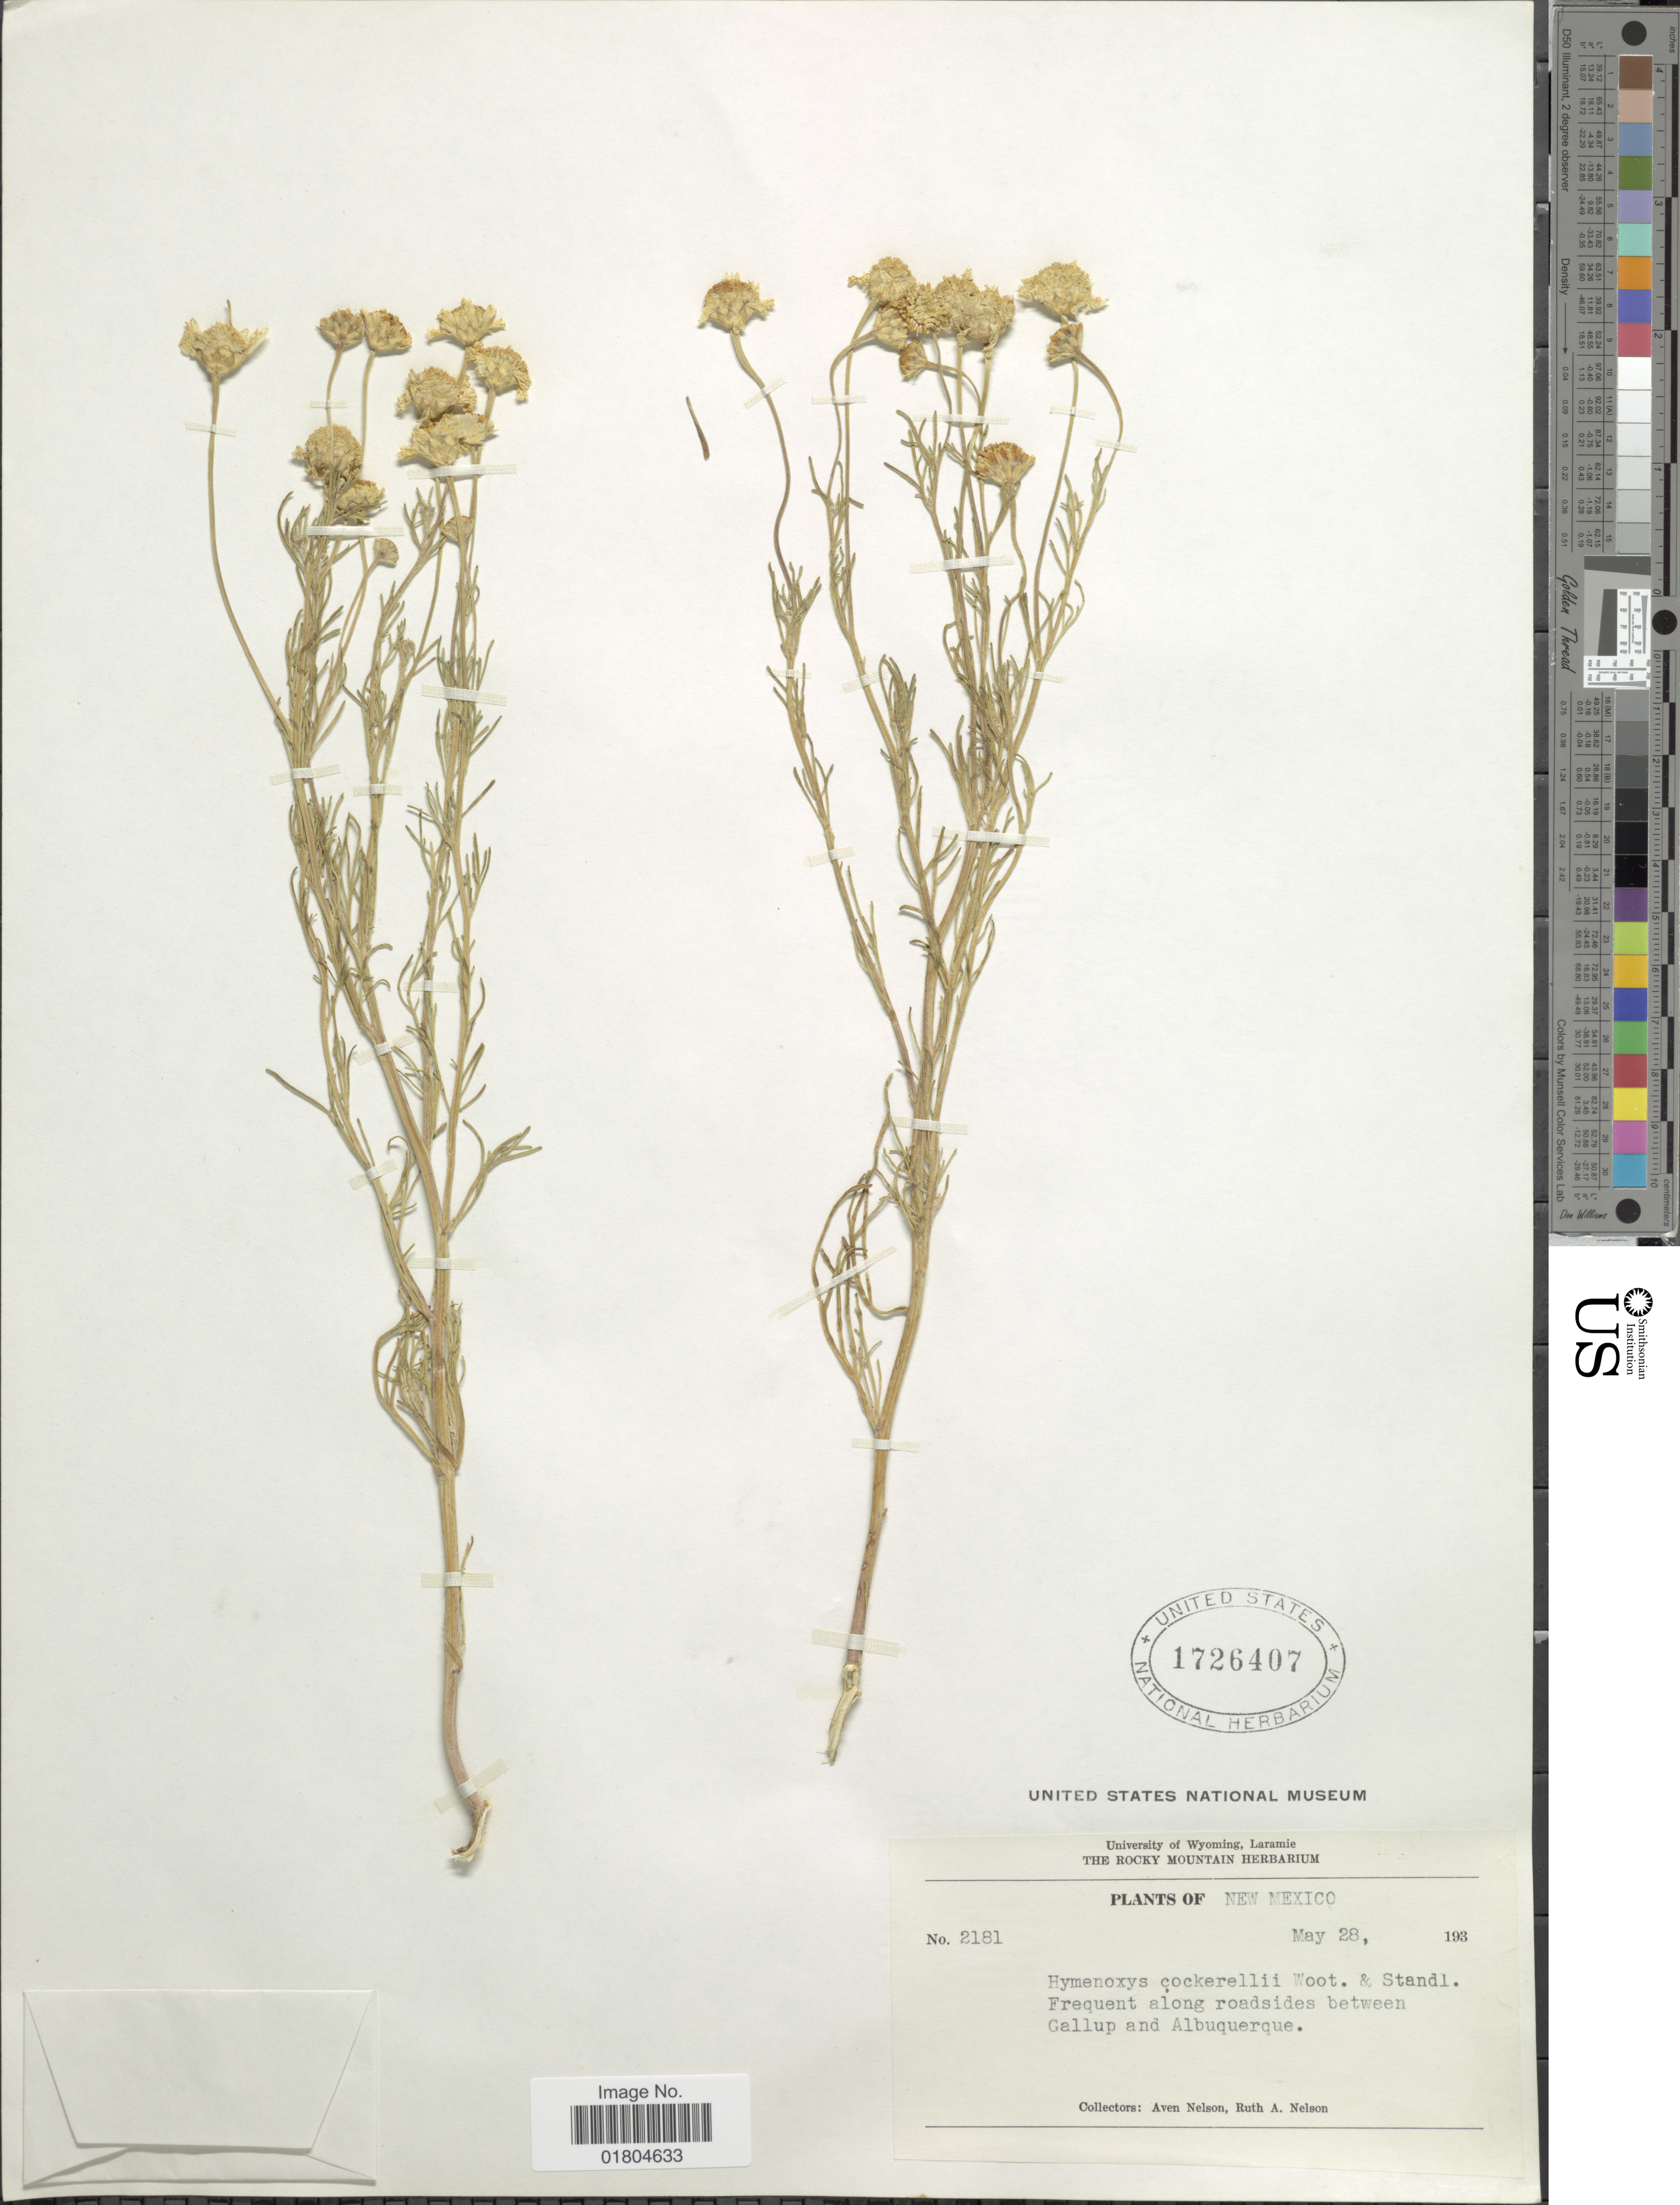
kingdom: Plantae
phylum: Tracheophyta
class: Magnoliopsida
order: Asterales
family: Asteraceae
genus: Hymenoxys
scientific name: Hymenoxys odorata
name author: DC.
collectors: A. Nelson & R. A. Nelson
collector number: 2181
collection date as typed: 193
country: United States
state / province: New Mexico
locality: Between Callup and Albuquerque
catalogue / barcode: US 1726407